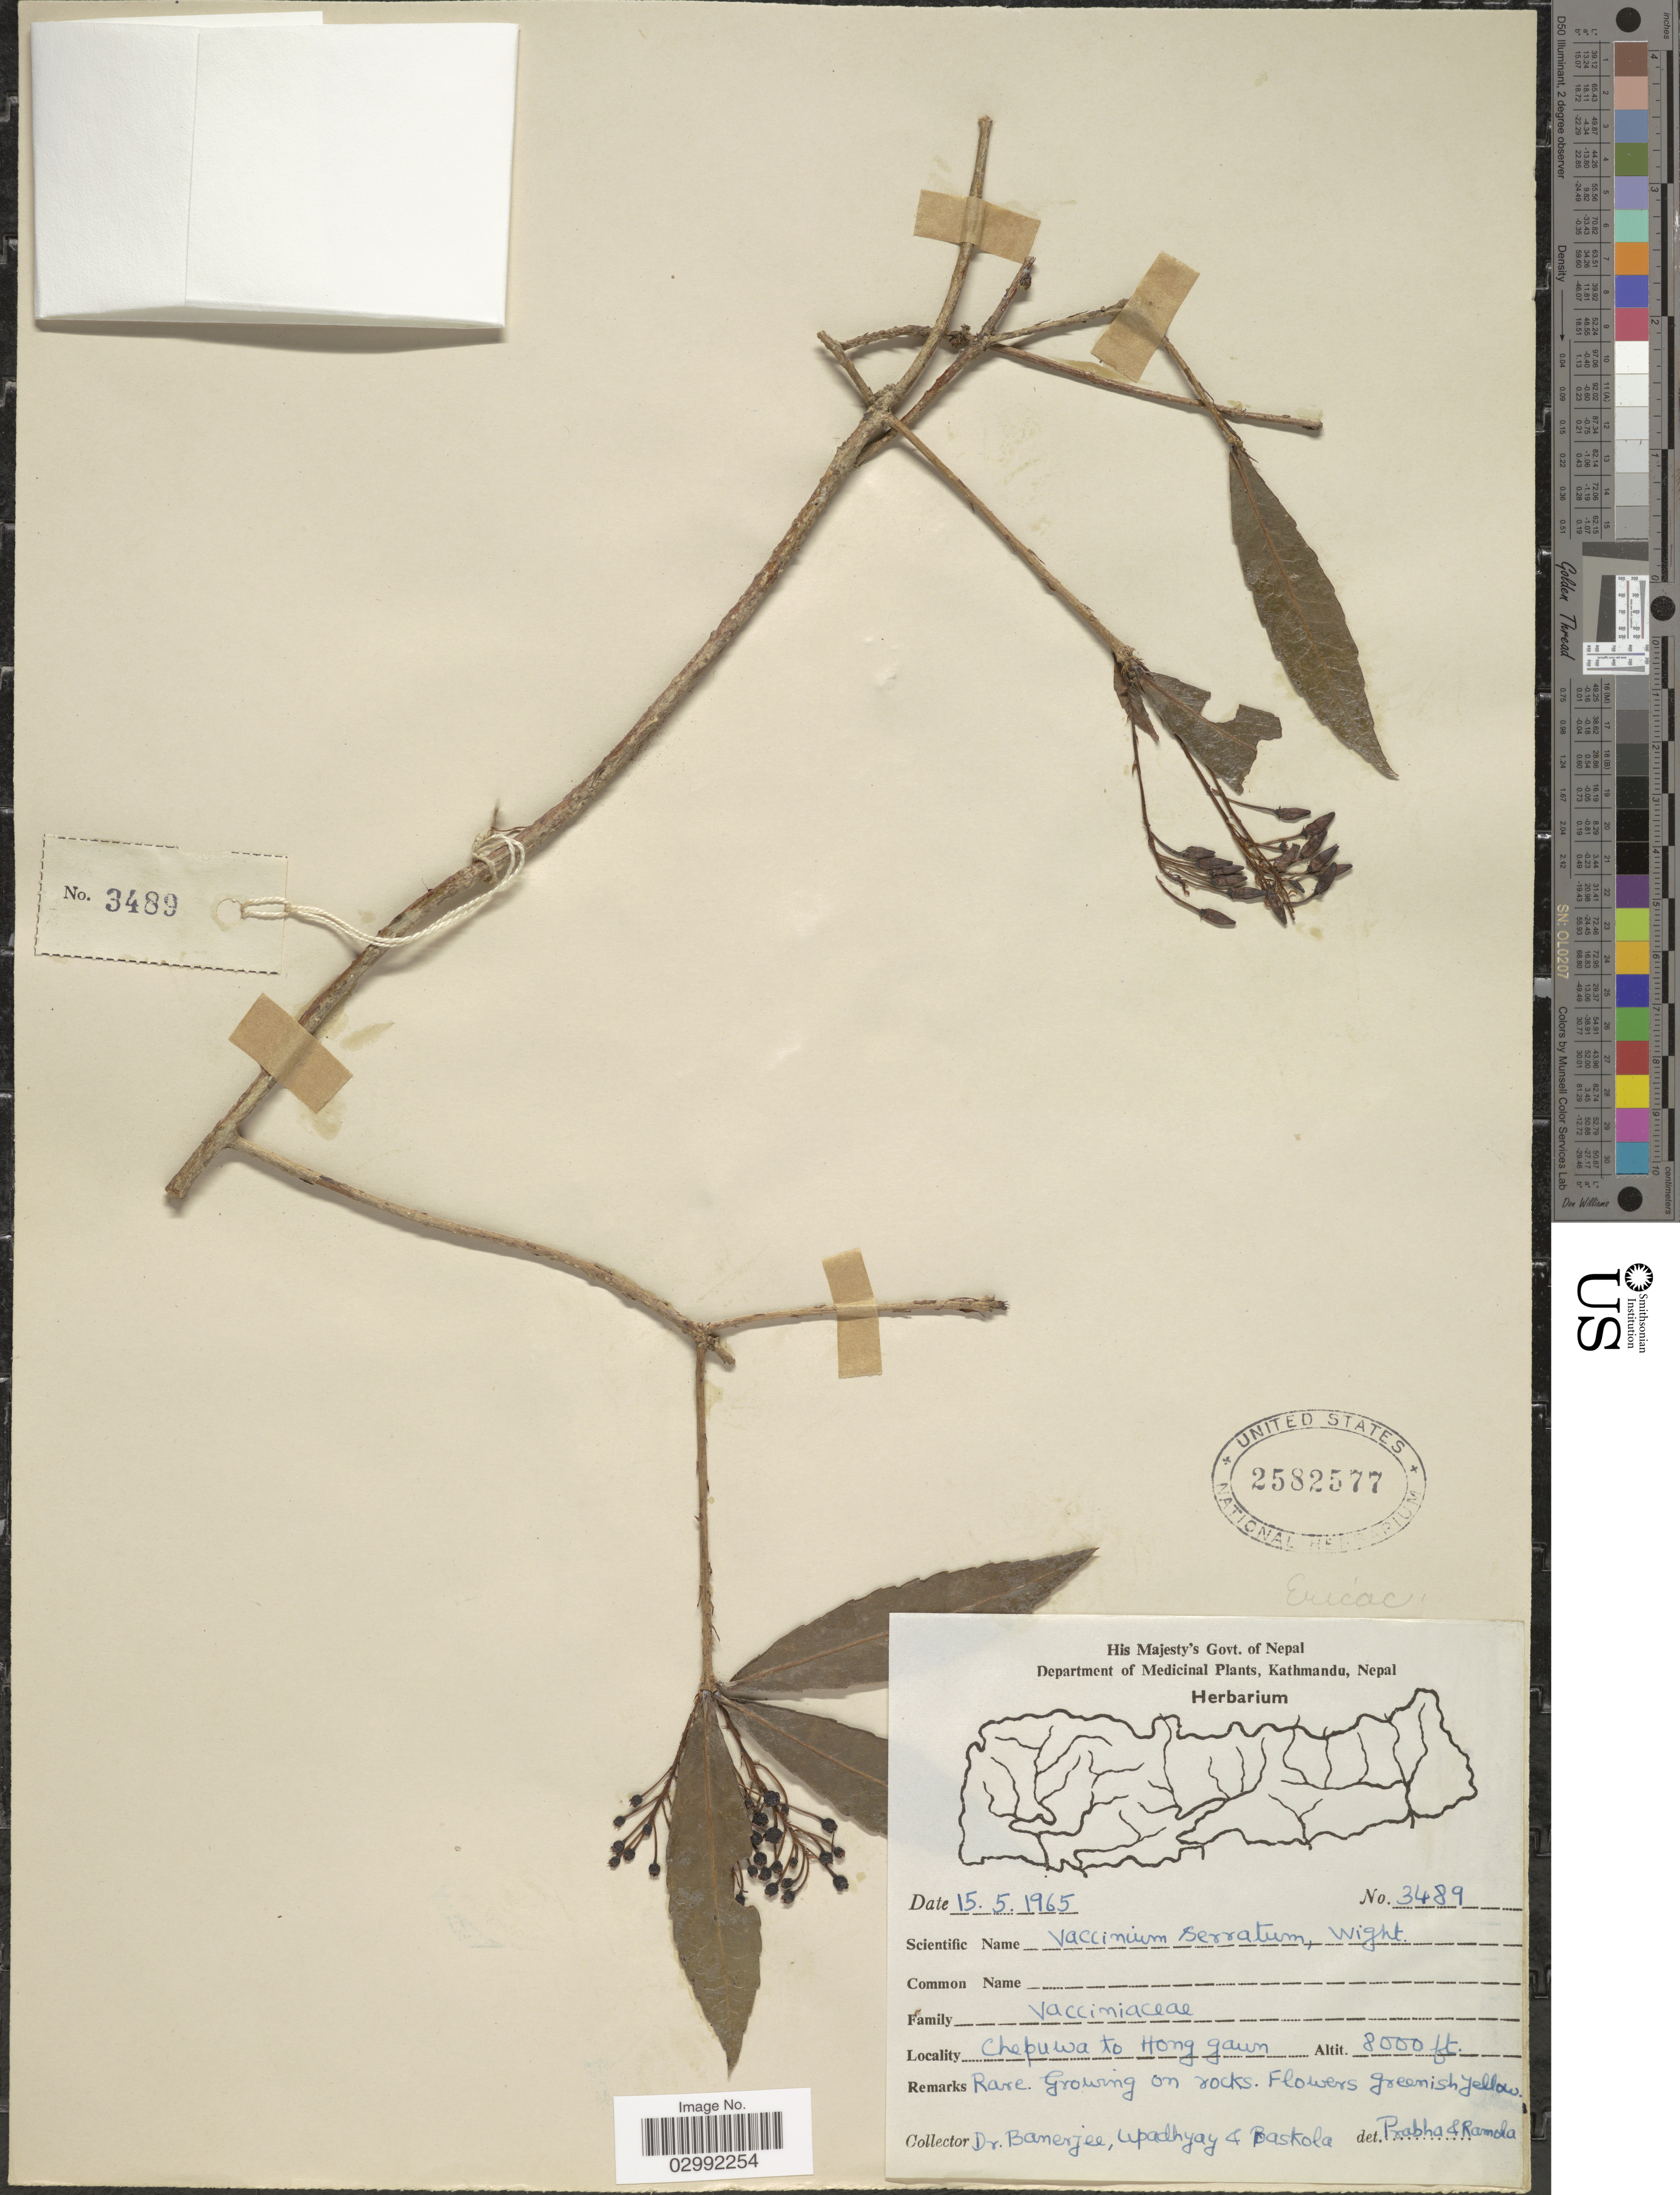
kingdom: Plantae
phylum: Tracheophyta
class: Magnoliopsida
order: Ericales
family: Ericaceae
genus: Vaccinium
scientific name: Vaccinium serratum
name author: (G. Don) Wight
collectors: -. Banerjee, Upadhyay, -- & Baskola, --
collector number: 3489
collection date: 1965-05-15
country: Nepal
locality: Chepuwa to Hong gaun.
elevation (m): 2438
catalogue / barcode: US 2582577